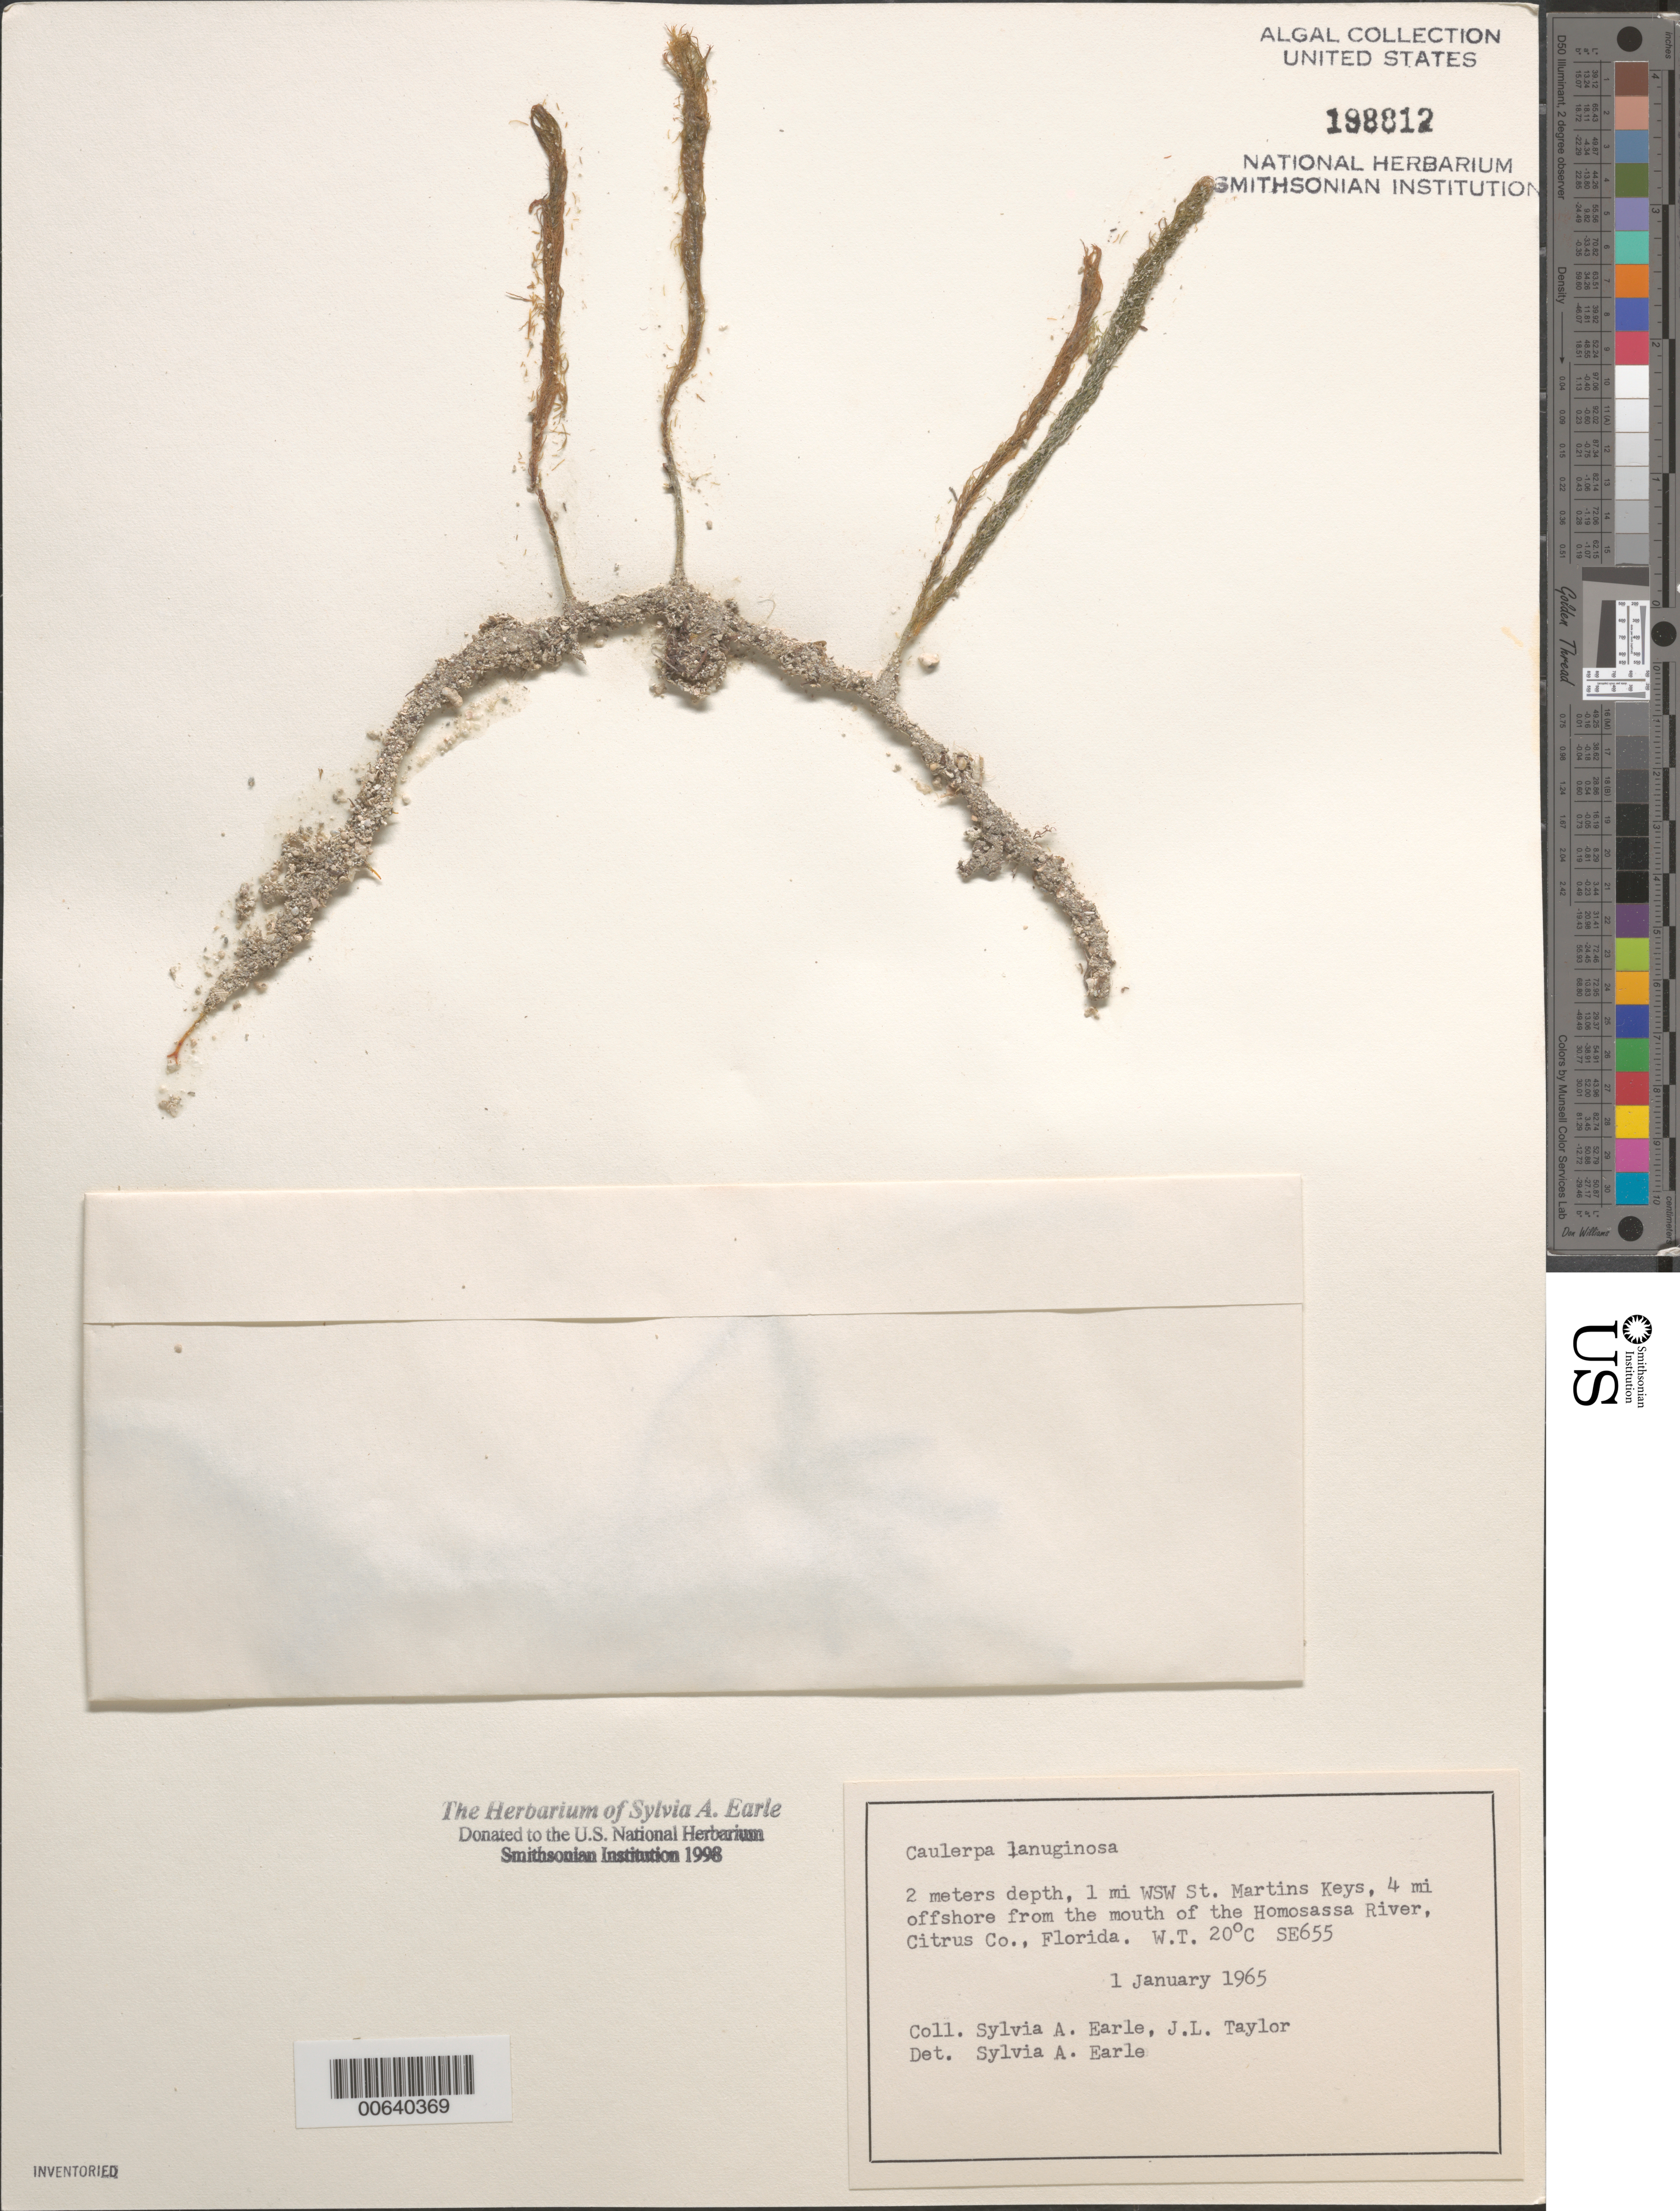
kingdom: Plantae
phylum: Chlorophyta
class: Ulvophyceae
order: Bryopsidales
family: Caulerpaceae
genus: Caulerpa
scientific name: Caulerpa lanuginosa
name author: J. Agardh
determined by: Earle, S. A.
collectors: S. A. Earle & J. L. Taylor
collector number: SE 655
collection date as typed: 01 Jan 1965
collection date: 1965-01-01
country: United States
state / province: Florida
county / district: Citrus County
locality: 4 miles off Homosassa River mouth, 1 mile west southwest of St. Martins Keys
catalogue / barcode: US 198812